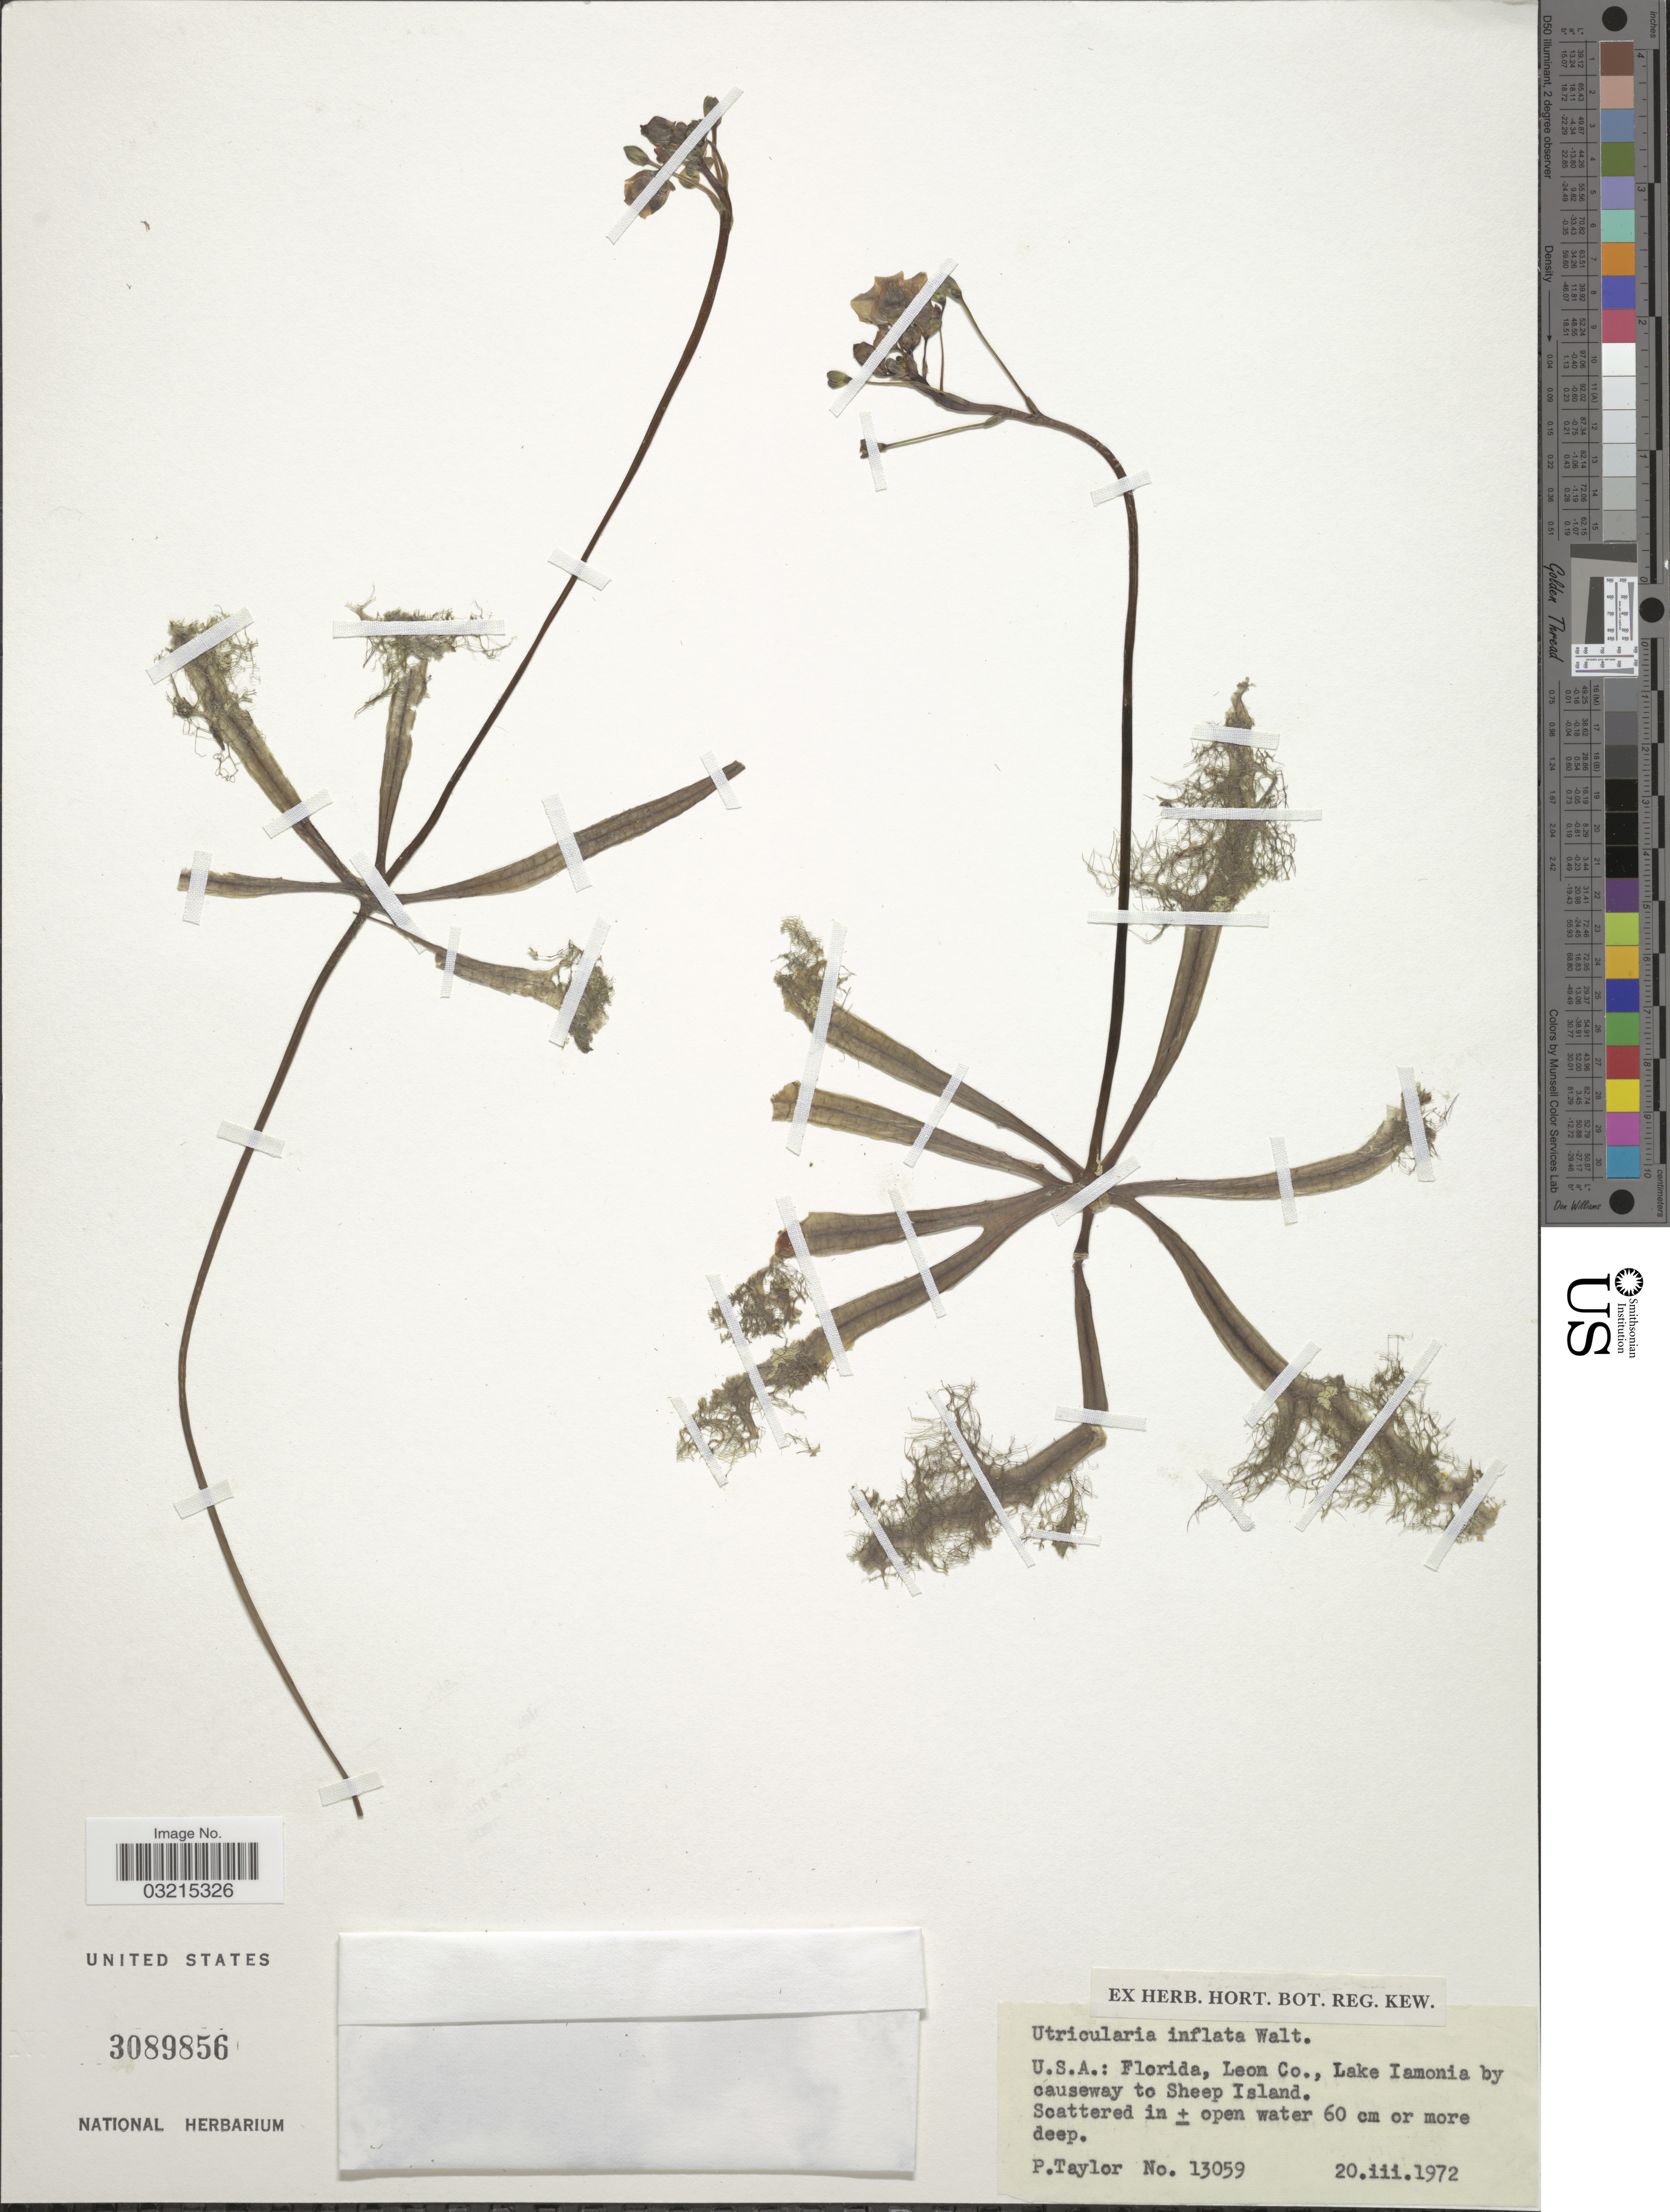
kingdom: Plantae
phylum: Tracheophyta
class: Magnoliopsida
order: Lamiales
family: Lentibulariaceae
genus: Utricularia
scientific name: Utricularia inflata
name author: Walter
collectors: P. Taylor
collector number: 13059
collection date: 1972-03-20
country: United States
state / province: Florida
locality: Leon Co., Lake Iamonia by causeway to Sheep Island.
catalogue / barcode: US 3089856